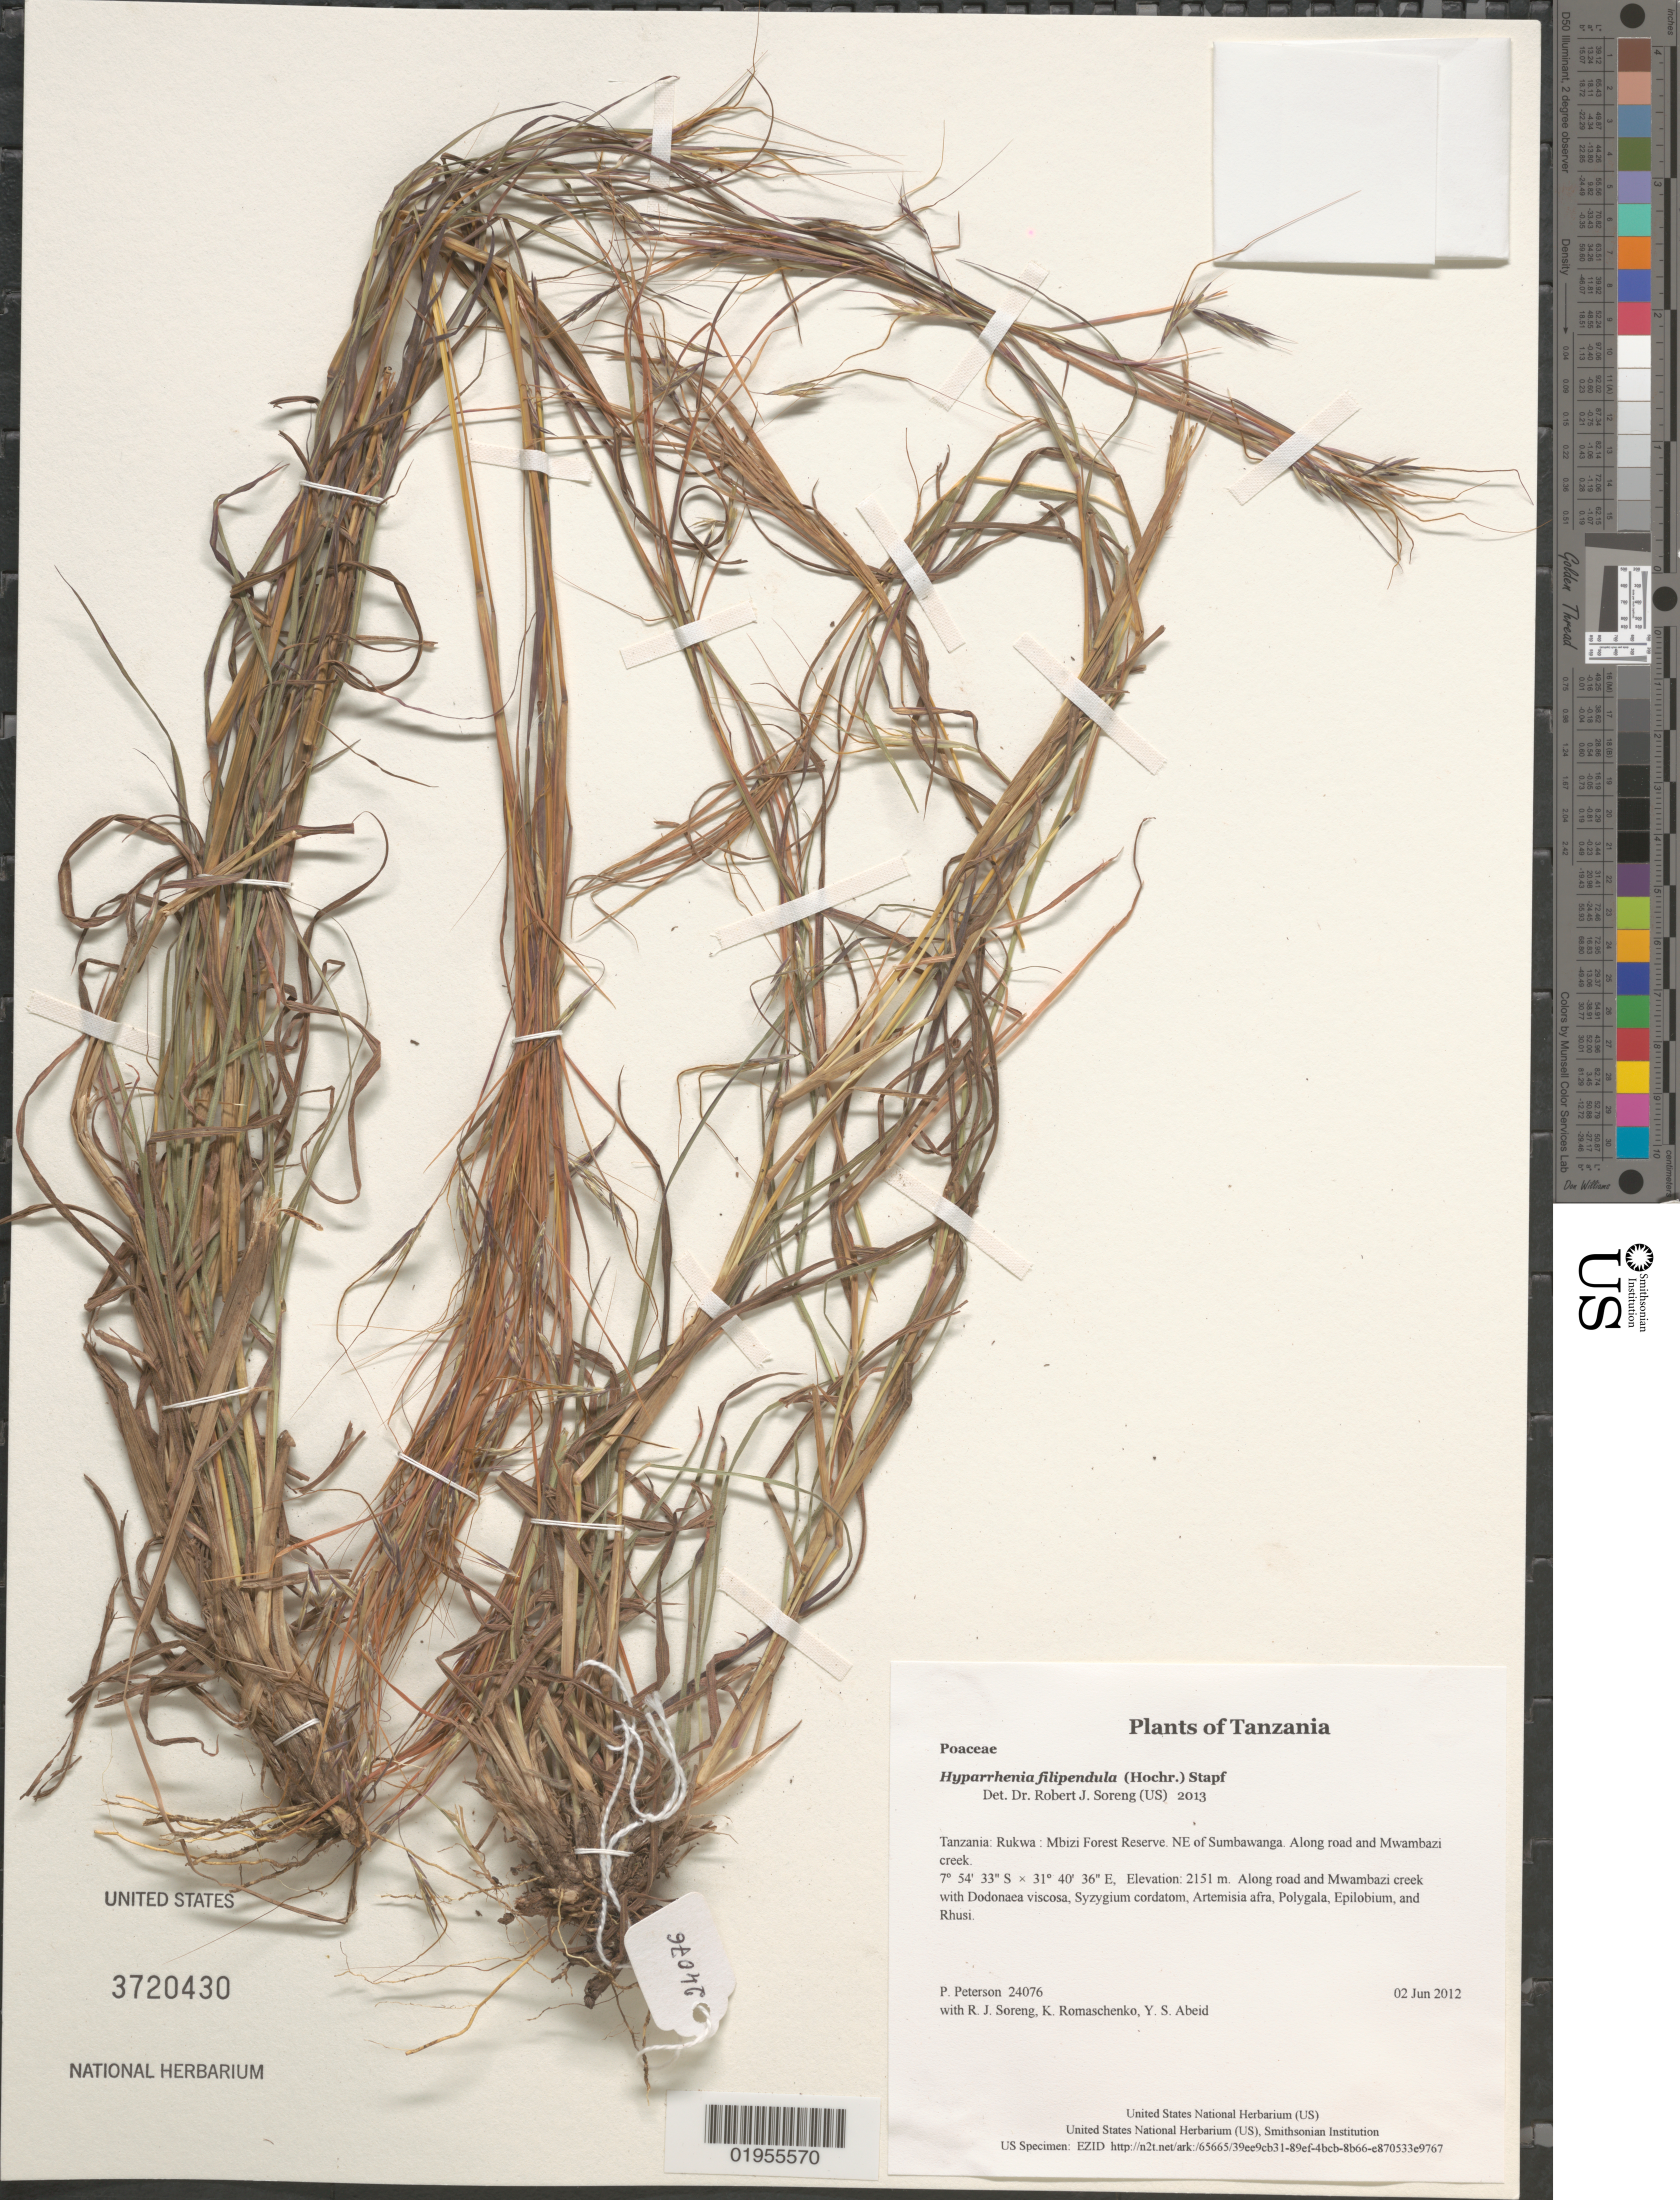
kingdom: Plantae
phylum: Tracheophyta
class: Liliopsida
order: Poales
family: Poaceae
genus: Hyparrhenia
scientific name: Hyparrhenia filipendula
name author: (Hochr.) Stapf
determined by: Soreng, Robert J., Research Associate (BOT), Smithsonian Institution - National Museum of Natural History (UNITED STATES)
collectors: P. M. Peterson, R. J. Soreng, K. Romaschenko & Y. Abeid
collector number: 24076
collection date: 2012-06-02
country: Tanzania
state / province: Rukwa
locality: Mbizi Forest Reserve. NE of Sumbawanga. Along road and Mwambazi creek.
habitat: Along road and Mwambazi creek with Dodonaea viscosa, Syzygium cordatom, Artemisia afra, Polygala, Epilobium, and Rhusi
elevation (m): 2151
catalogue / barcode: US 3720430